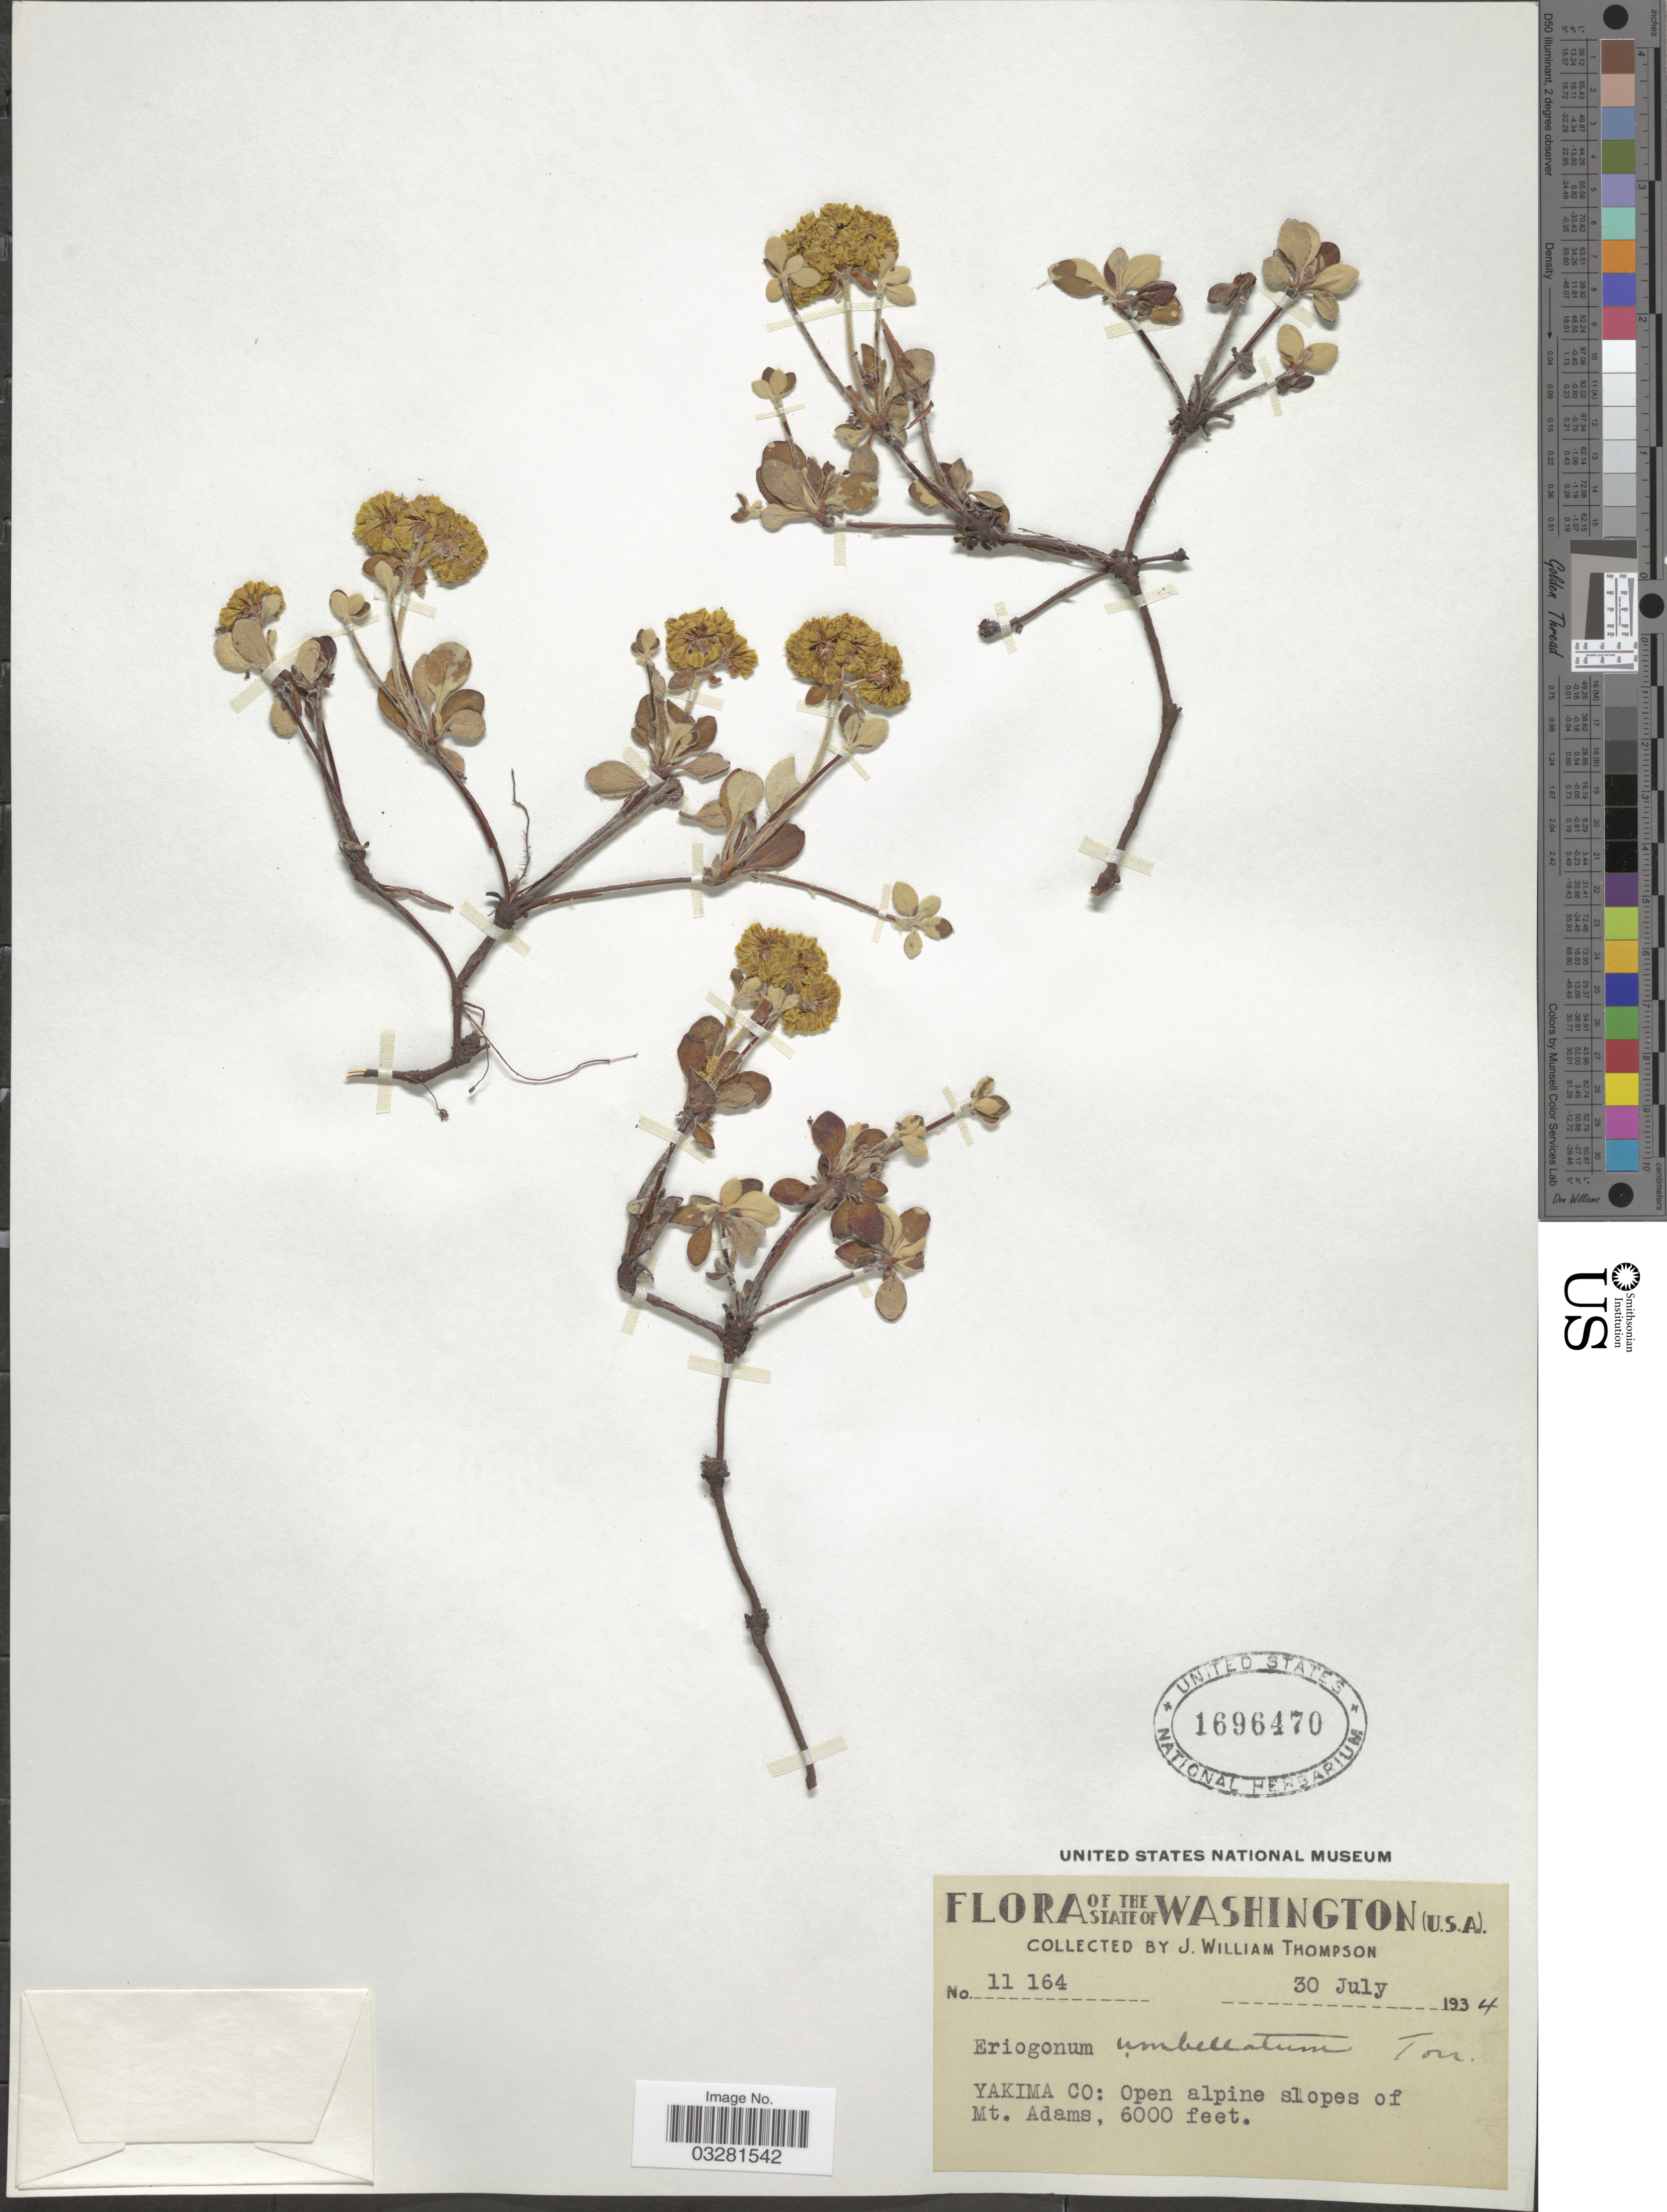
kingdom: Plantae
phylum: Tracheophyta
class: Magnoliopsida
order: Caryophyllales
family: Polygonaceae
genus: Eriogonum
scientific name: Eriogonum umbellatum var. haussknechtii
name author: (Dammer) M.E. Jones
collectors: J. W. Thompson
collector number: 11164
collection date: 1934-07-30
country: United States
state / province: Washington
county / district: Yakima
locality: Yakima Co: Open alpine slopes of Mt. Adams.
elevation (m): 1829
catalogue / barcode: US 1696470